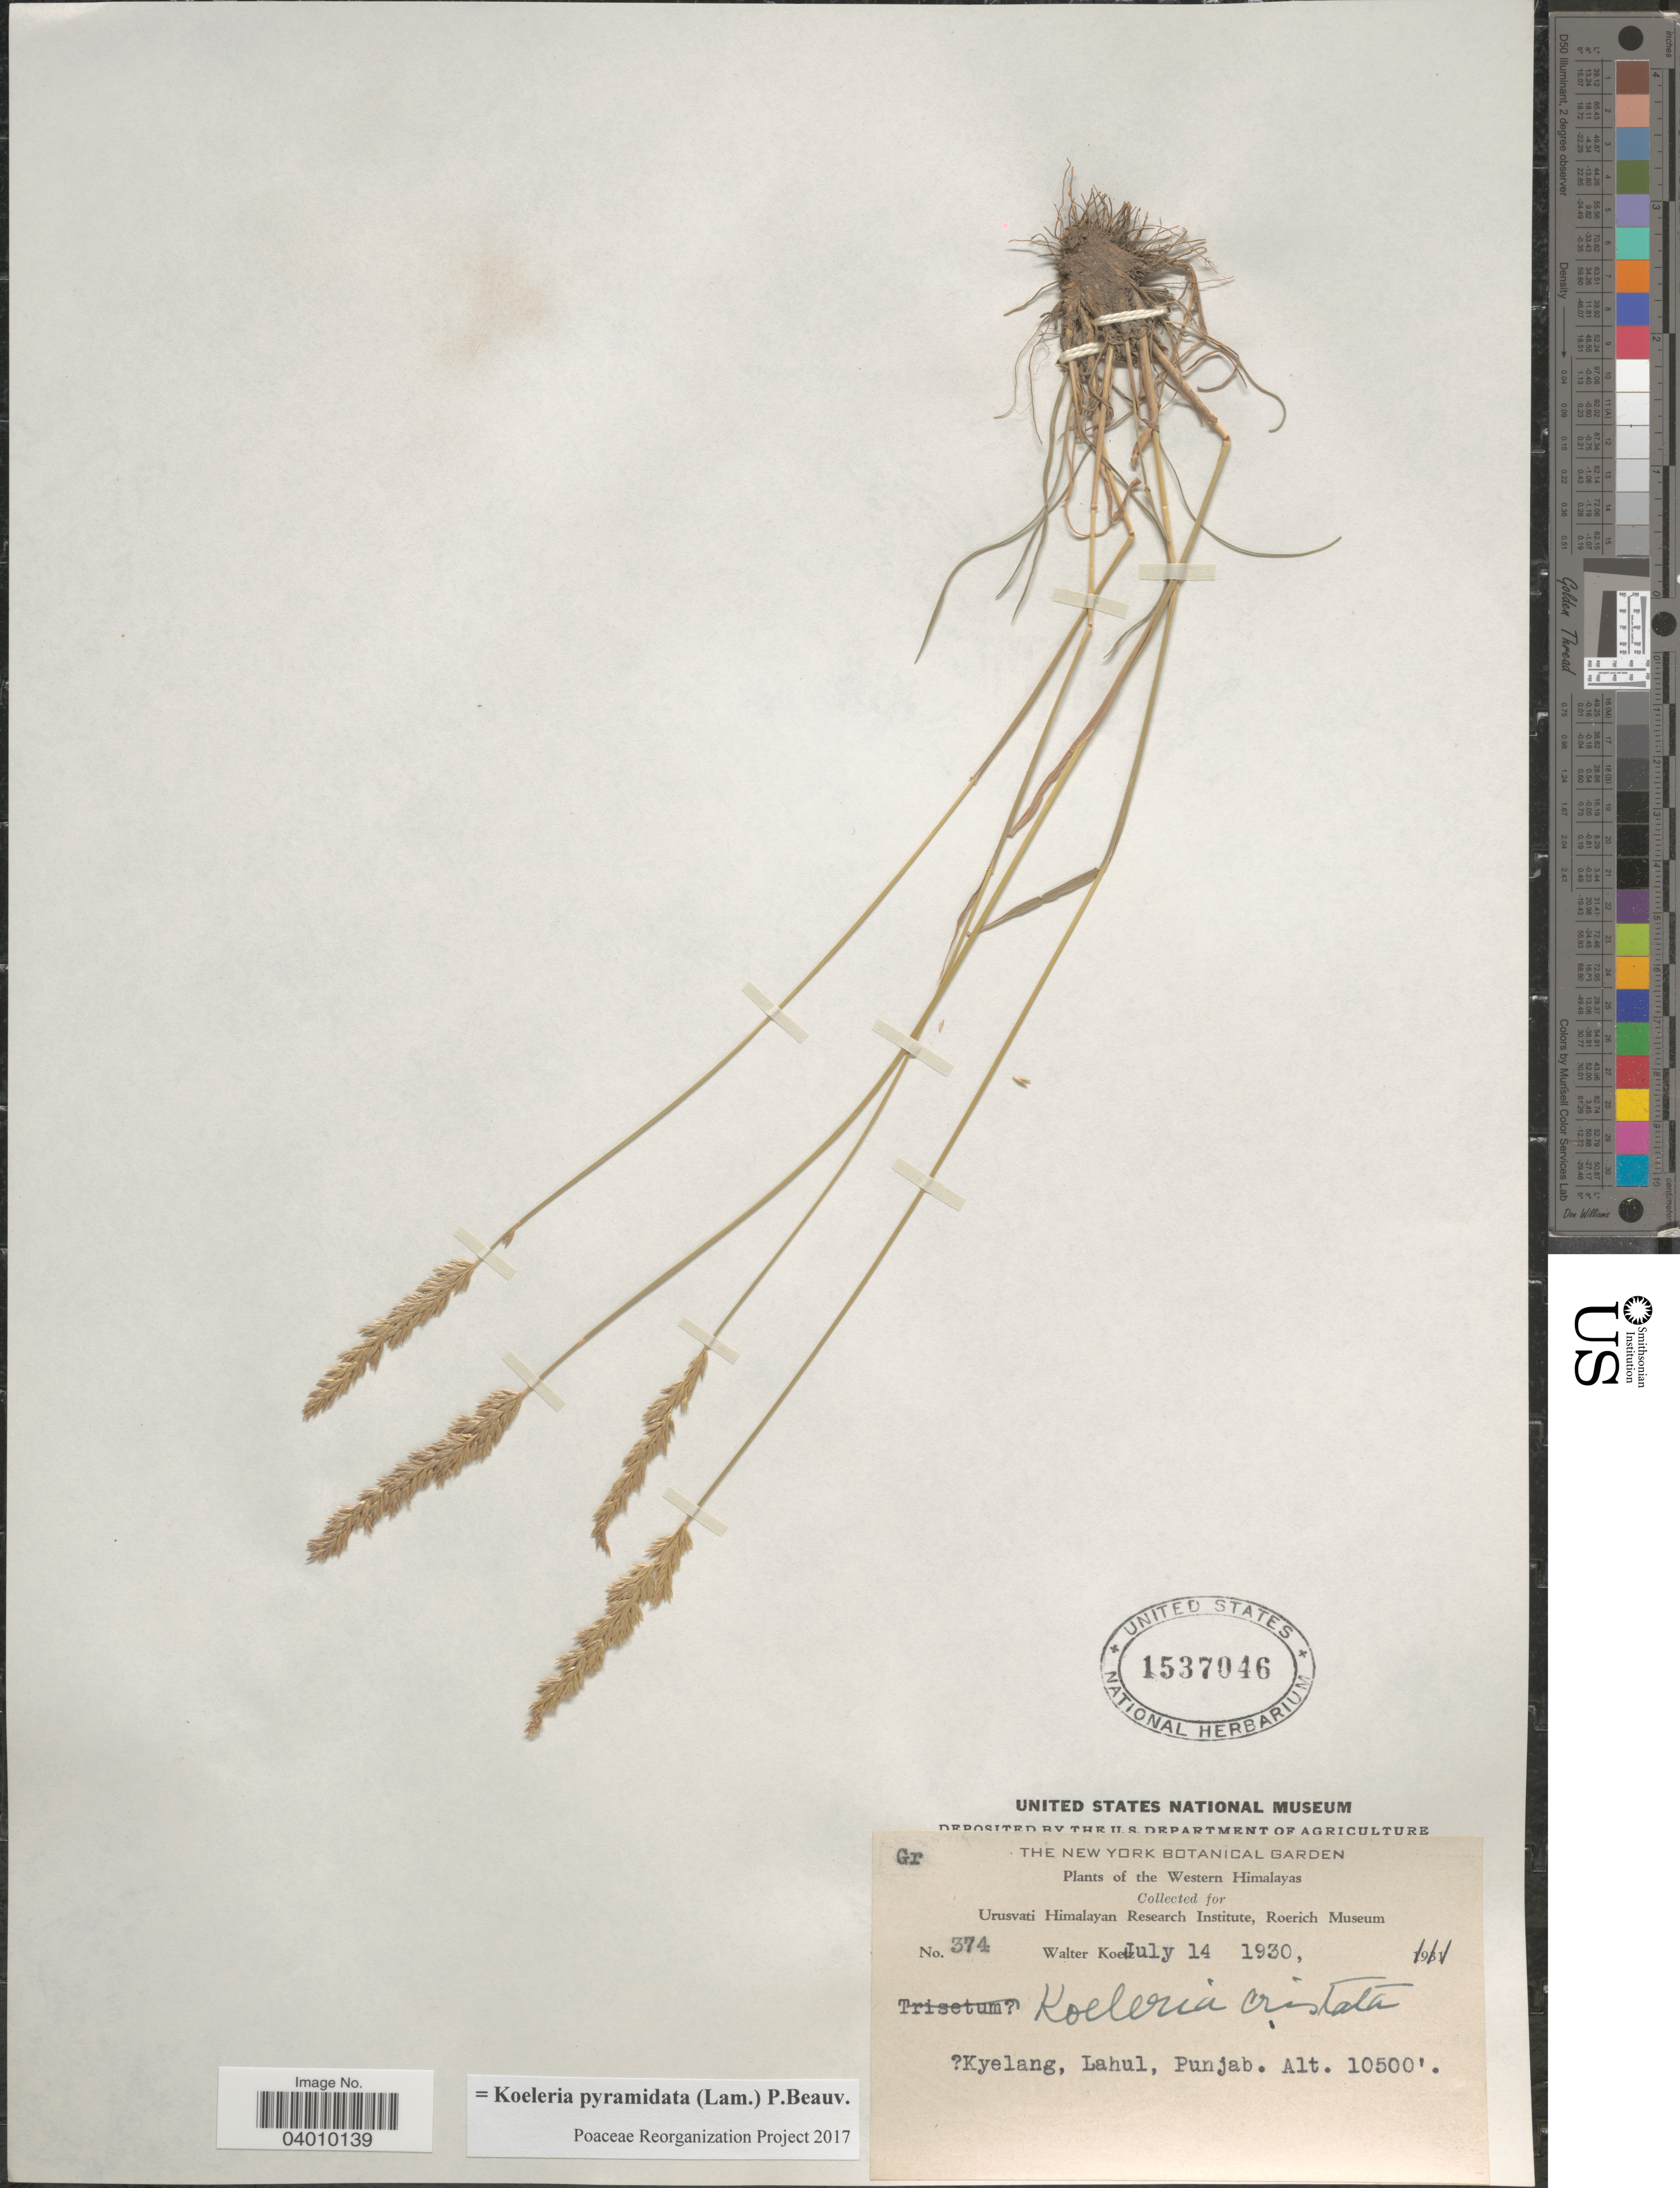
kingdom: Plantae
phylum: Tracheophyta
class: Liliopsida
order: Poales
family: Poaceae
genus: Koeleria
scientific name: Koeleria pyramidata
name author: (Lam.) P. Beauv.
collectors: W. N. Koelz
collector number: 374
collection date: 1930-07-14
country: India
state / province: Himachal Pradesh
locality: Western Himalayas. Kyelang, Lahul, Punjab.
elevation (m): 3200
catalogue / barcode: US 1537046